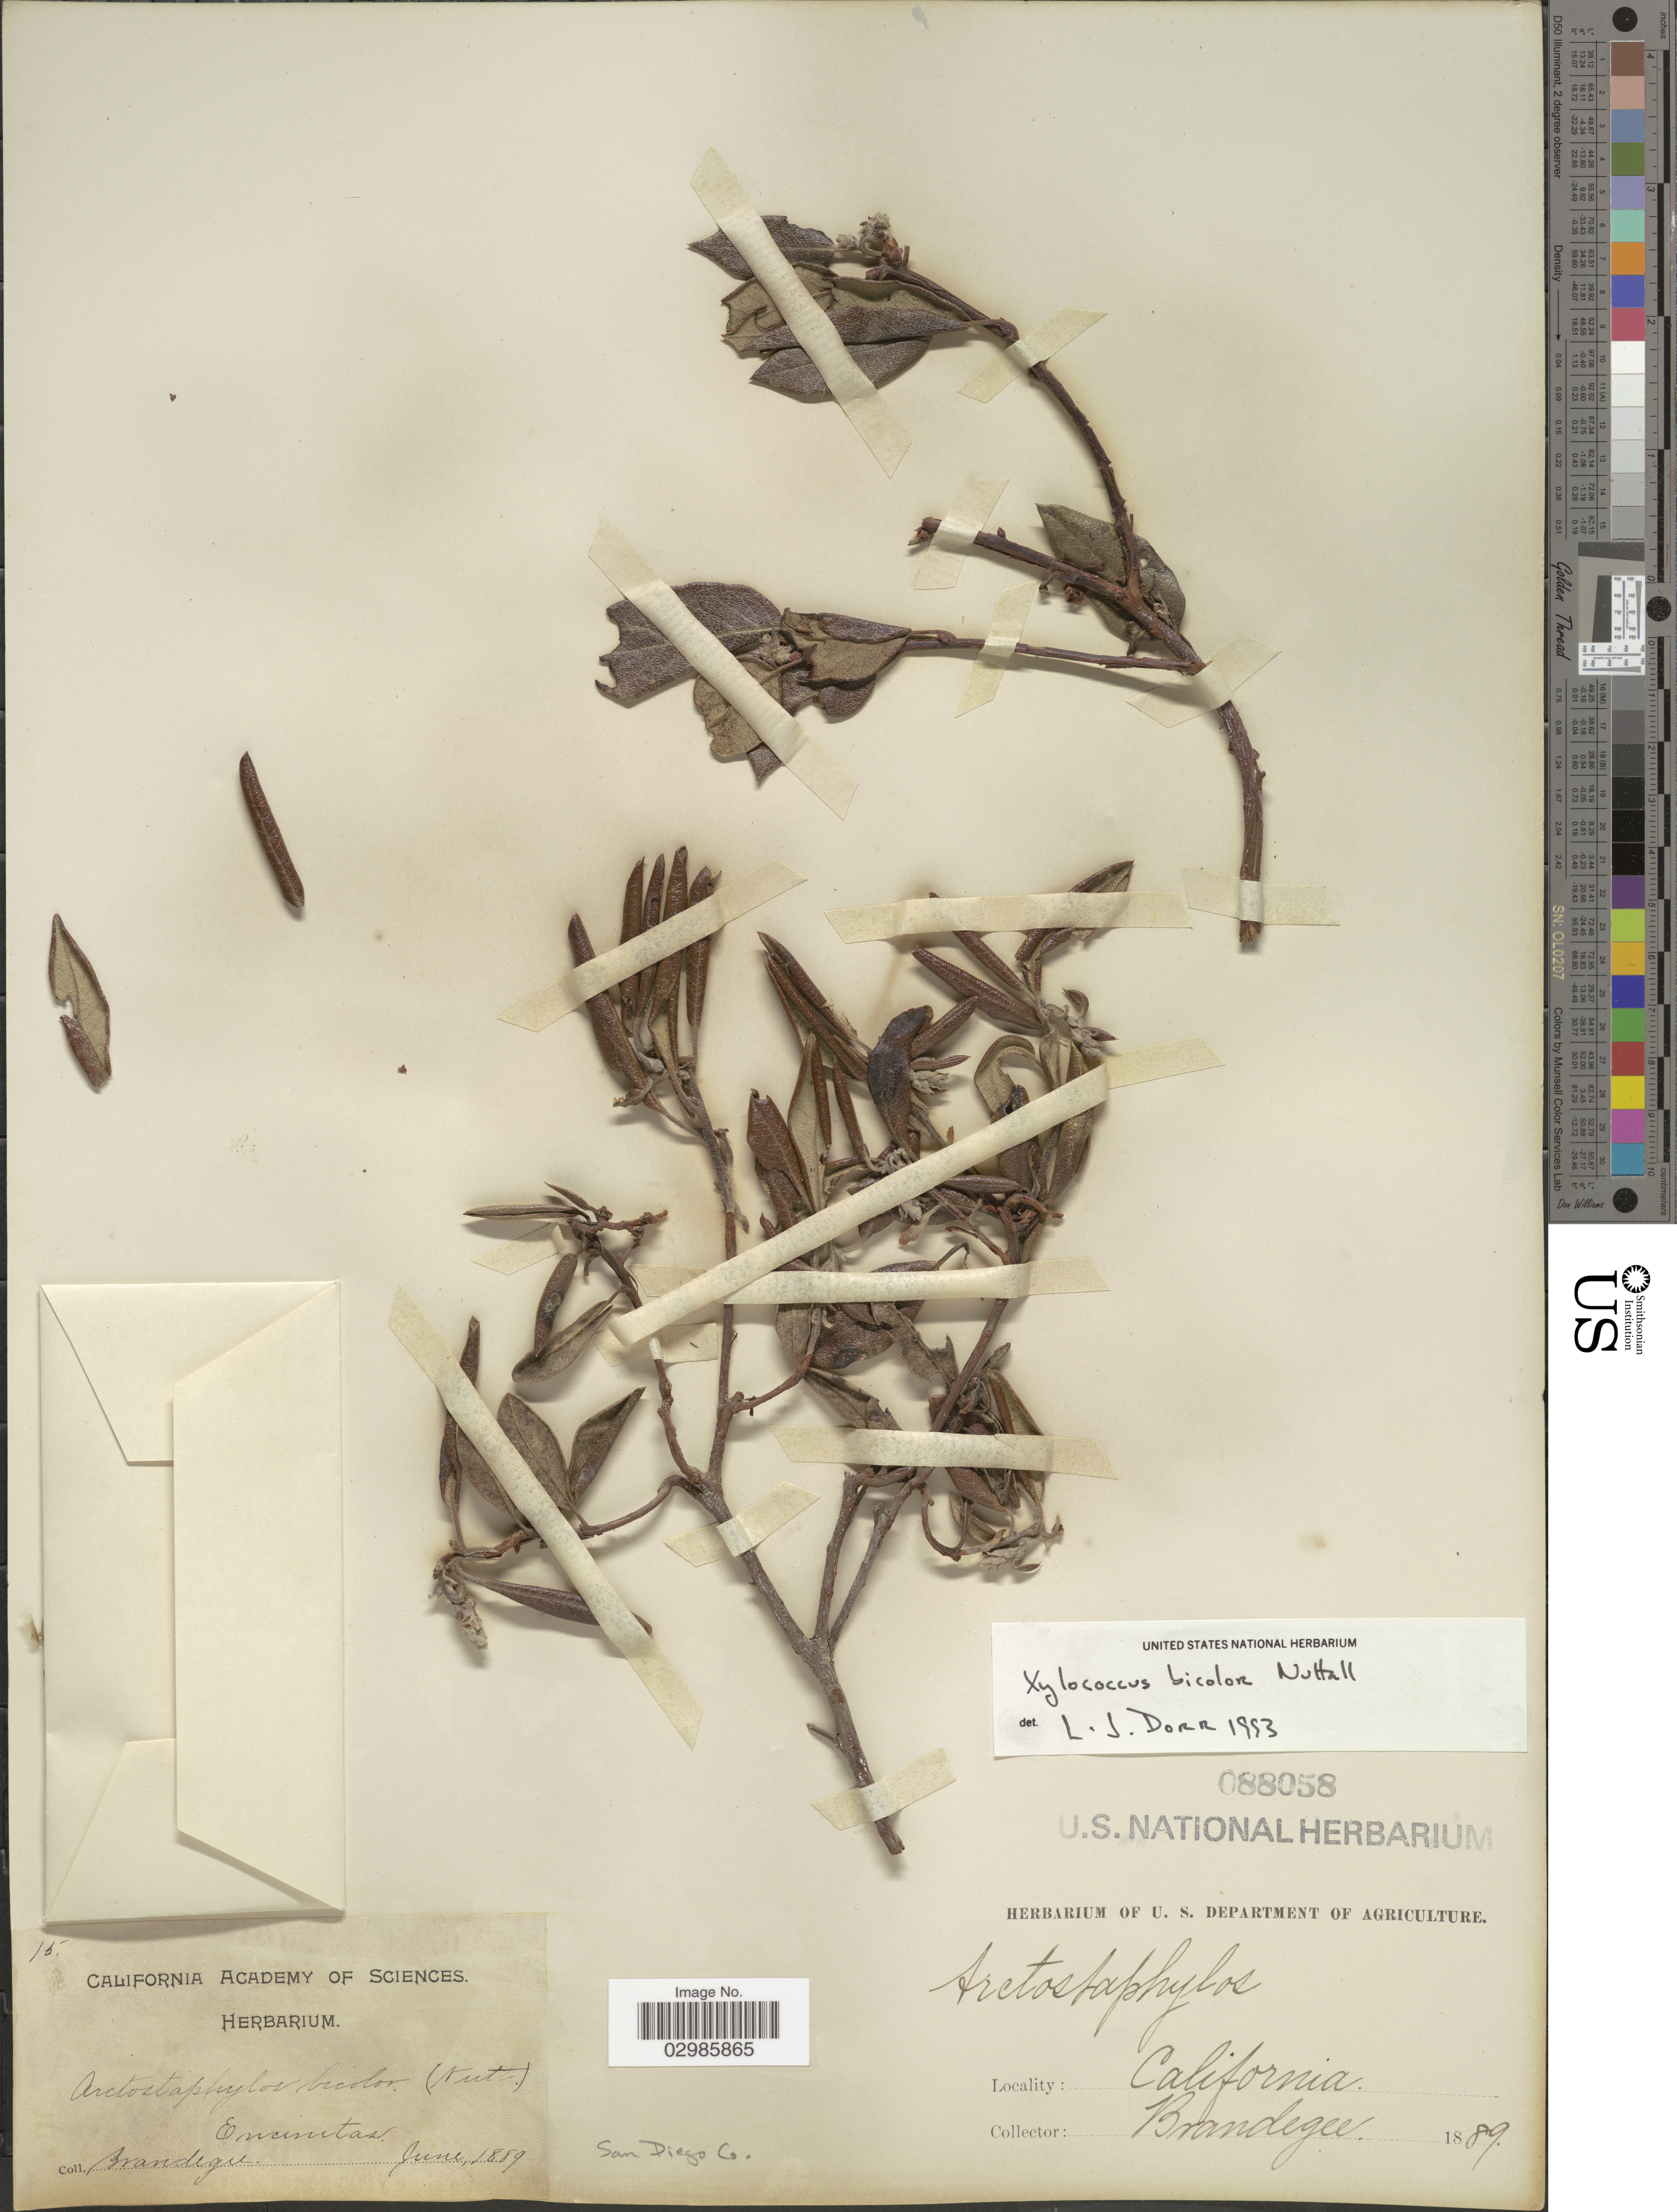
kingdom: Plantae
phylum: Tracheophyta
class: Magnoliopsida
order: Ericales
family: Ericaceae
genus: Xylococcus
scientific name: Xylococcus bicolor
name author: Nutt.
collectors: -- Brandegee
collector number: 15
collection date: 1889-06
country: United States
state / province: California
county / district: San Diego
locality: San Diego Co. Encinitas.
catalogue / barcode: US 88058